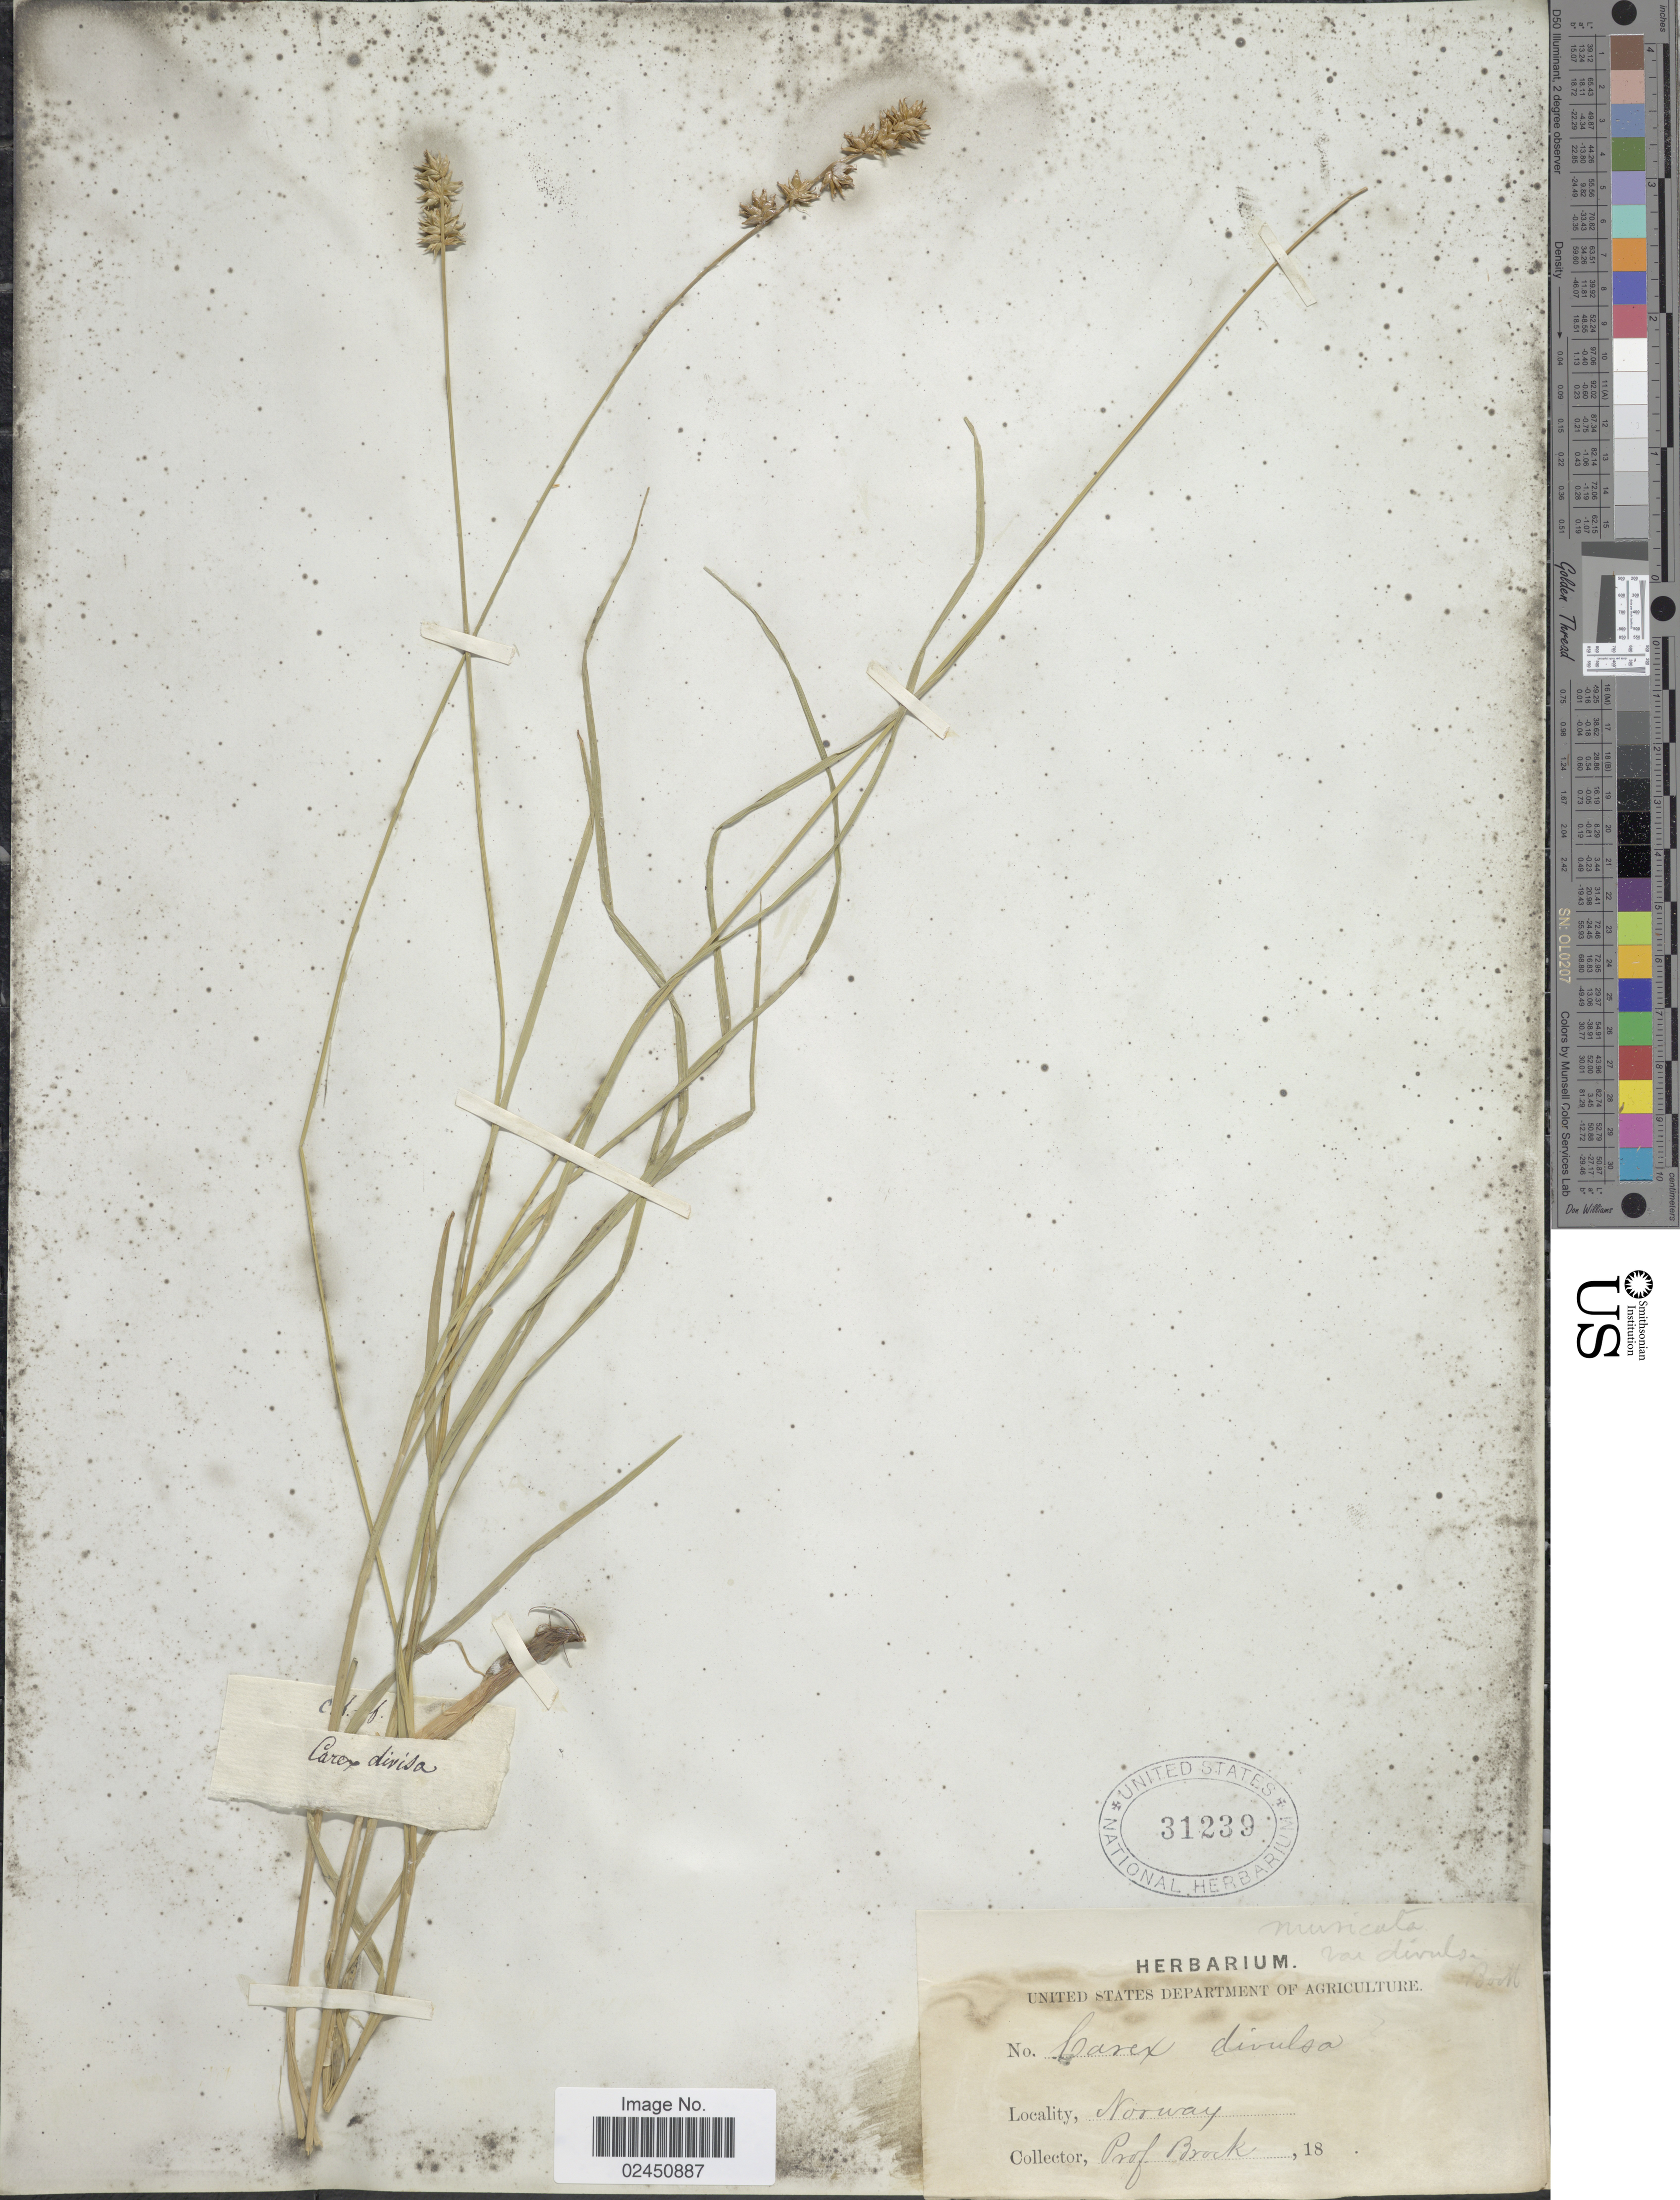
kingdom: Plantae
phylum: Tracheophyta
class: Liliopsida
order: Poales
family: Cyperaceae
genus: Carex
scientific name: Carex muricata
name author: L.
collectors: Brock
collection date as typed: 18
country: Norway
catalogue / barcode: US 31239